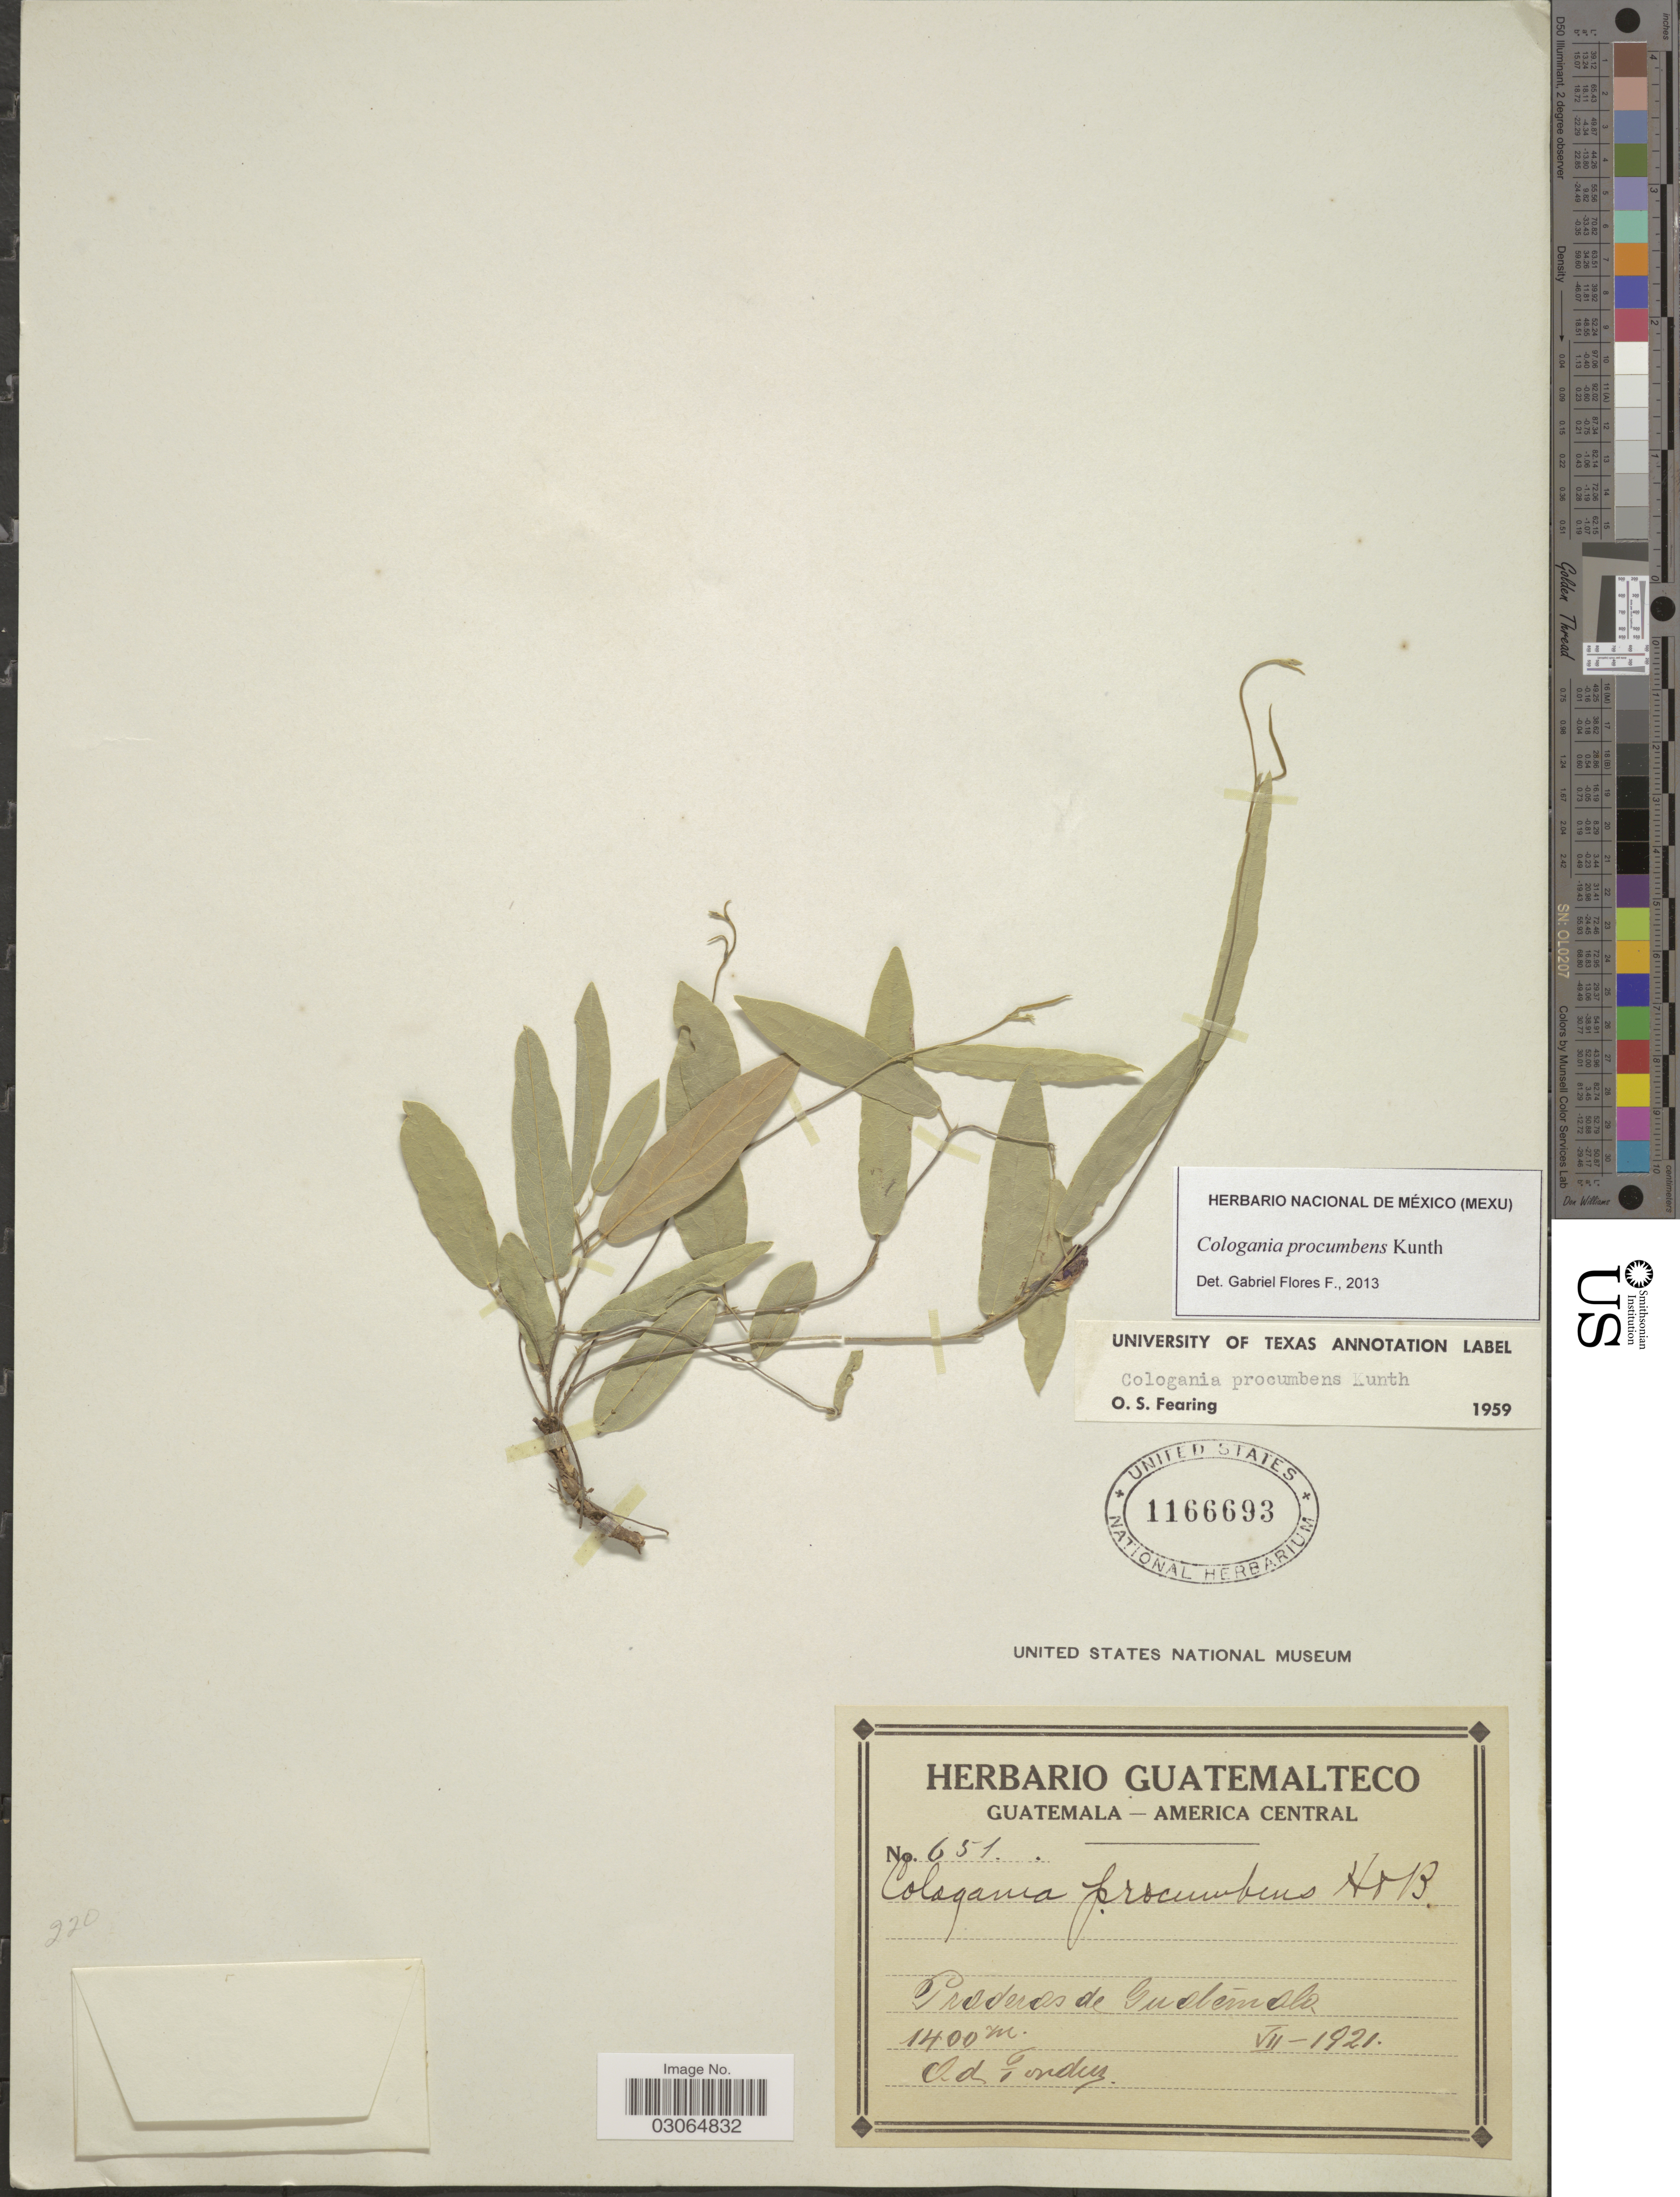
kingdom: Plantae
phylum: Tracheophyta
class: Magnoliopsida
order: Fabales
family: Fabaceae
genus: Cologania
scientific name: Cologania procumbens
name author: Kunth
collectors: A. Tonduz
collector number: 651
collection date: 1921-07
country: Guatemala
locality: Praderas de Guatemala.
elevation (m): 1400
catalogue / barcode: US 1166693